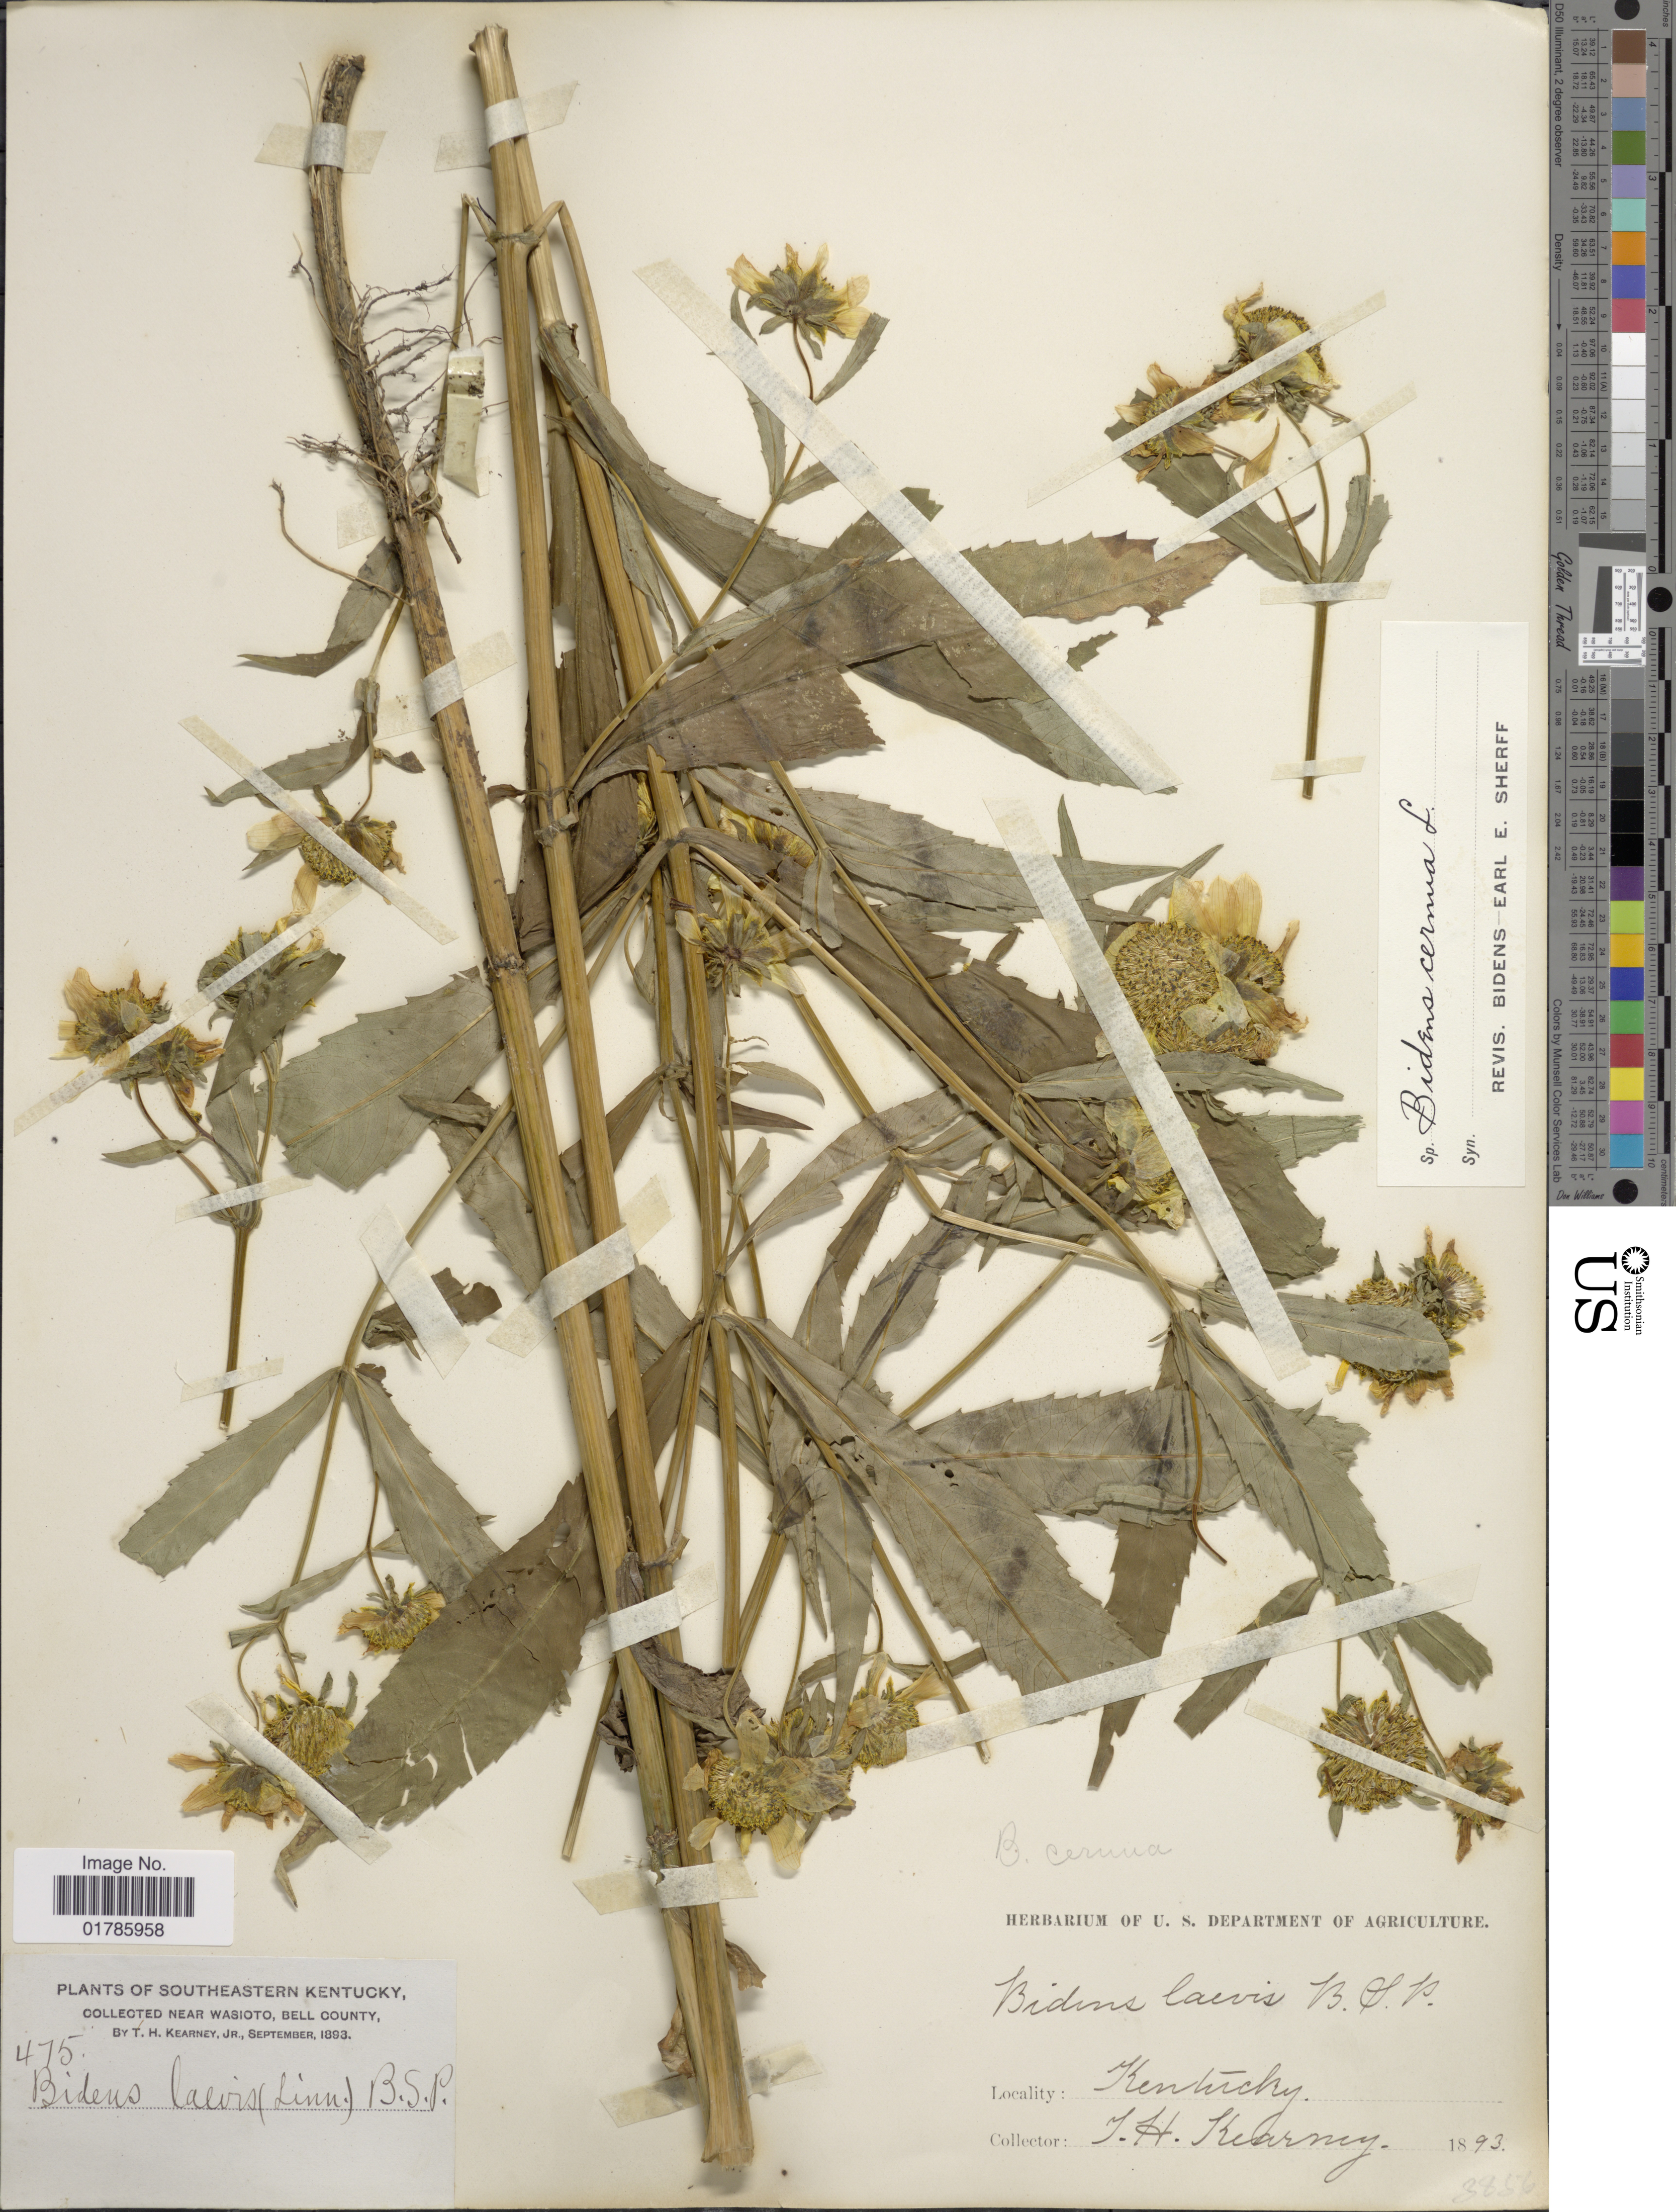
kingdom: Plantae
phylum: Tracheophyta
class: Magnoliopsida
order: Asterales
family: Asteraceae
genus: Bidens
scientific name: Bidens cernua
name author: L.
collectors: T. H. Kearney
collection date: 1893-09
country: United States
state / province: Kentucky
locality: Southeastern Kentucky, near Wasioto, Bell County